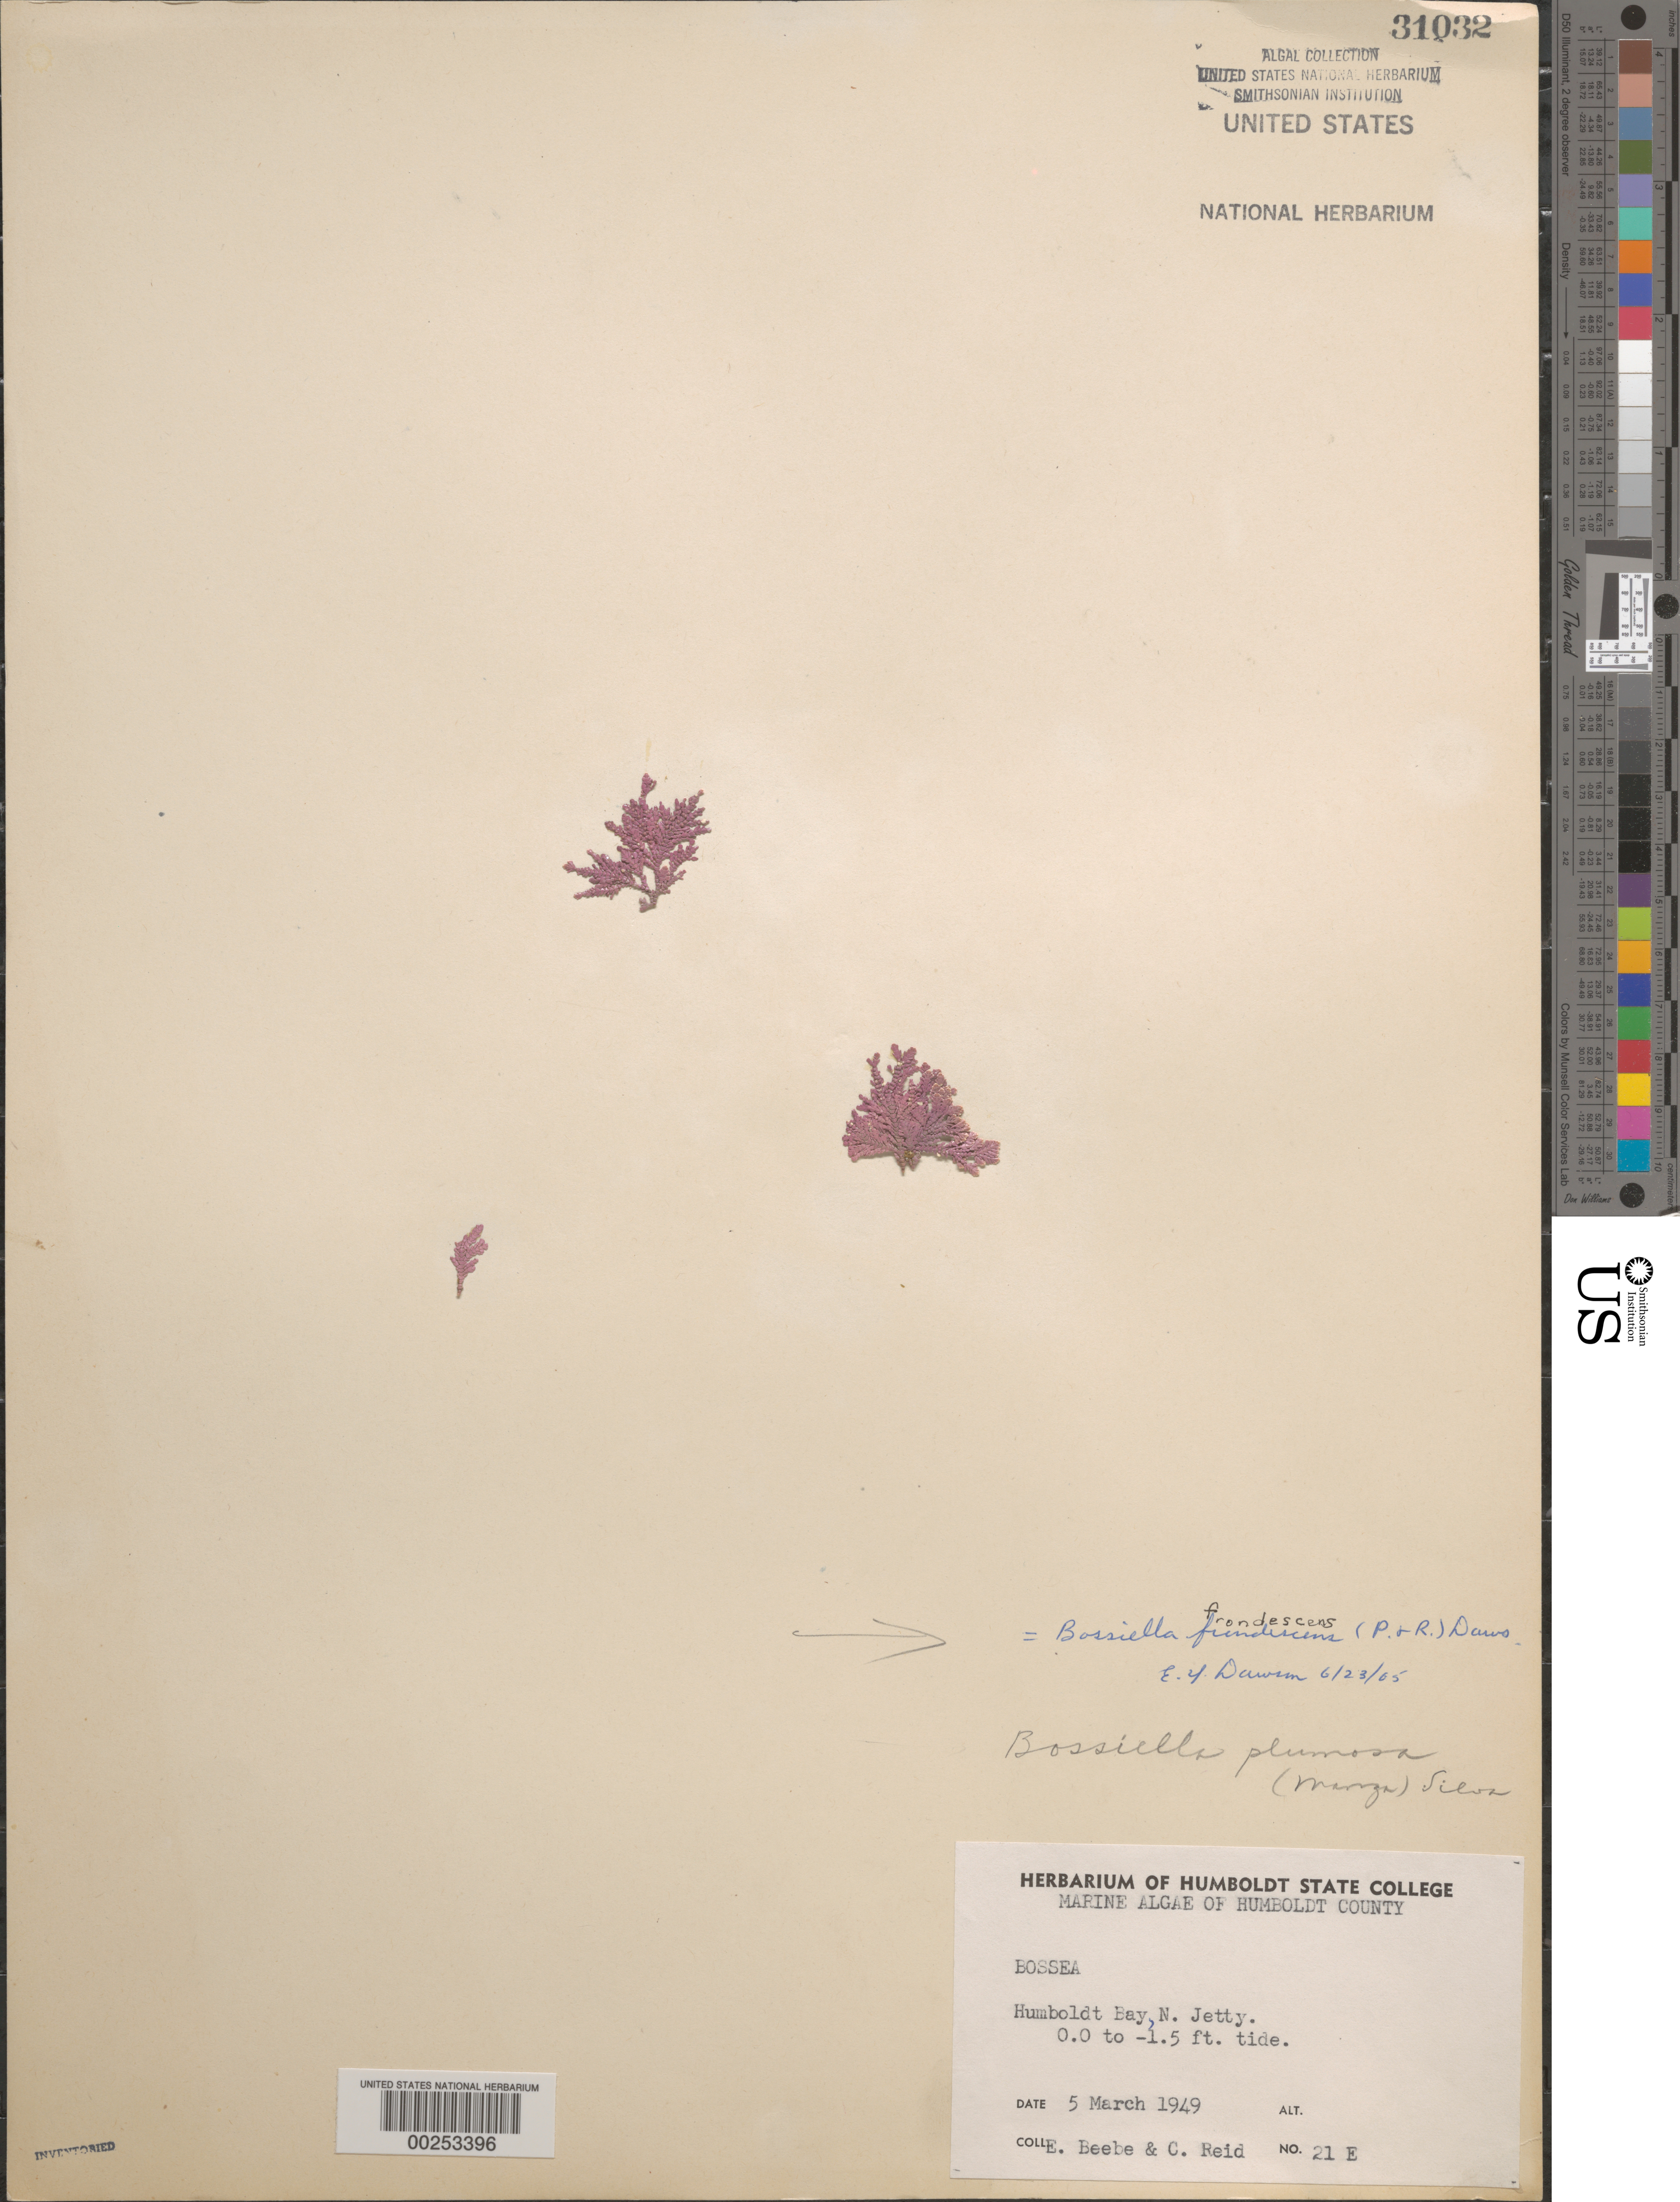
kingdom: Plantae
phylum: Rhodophyta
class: Florideophyceae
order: Corallinales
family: Corallinaceae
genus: Bossiella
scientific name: Bossiella frondescens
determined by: Dawson, E. Y.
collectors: E. Beebe & C. Reid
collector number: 21e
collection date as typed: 05 Mar 1949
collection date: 1949-03-05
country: United States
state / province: California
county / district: Humboldt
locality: Humboldt Bay, North Jetty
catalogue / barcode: US 31032